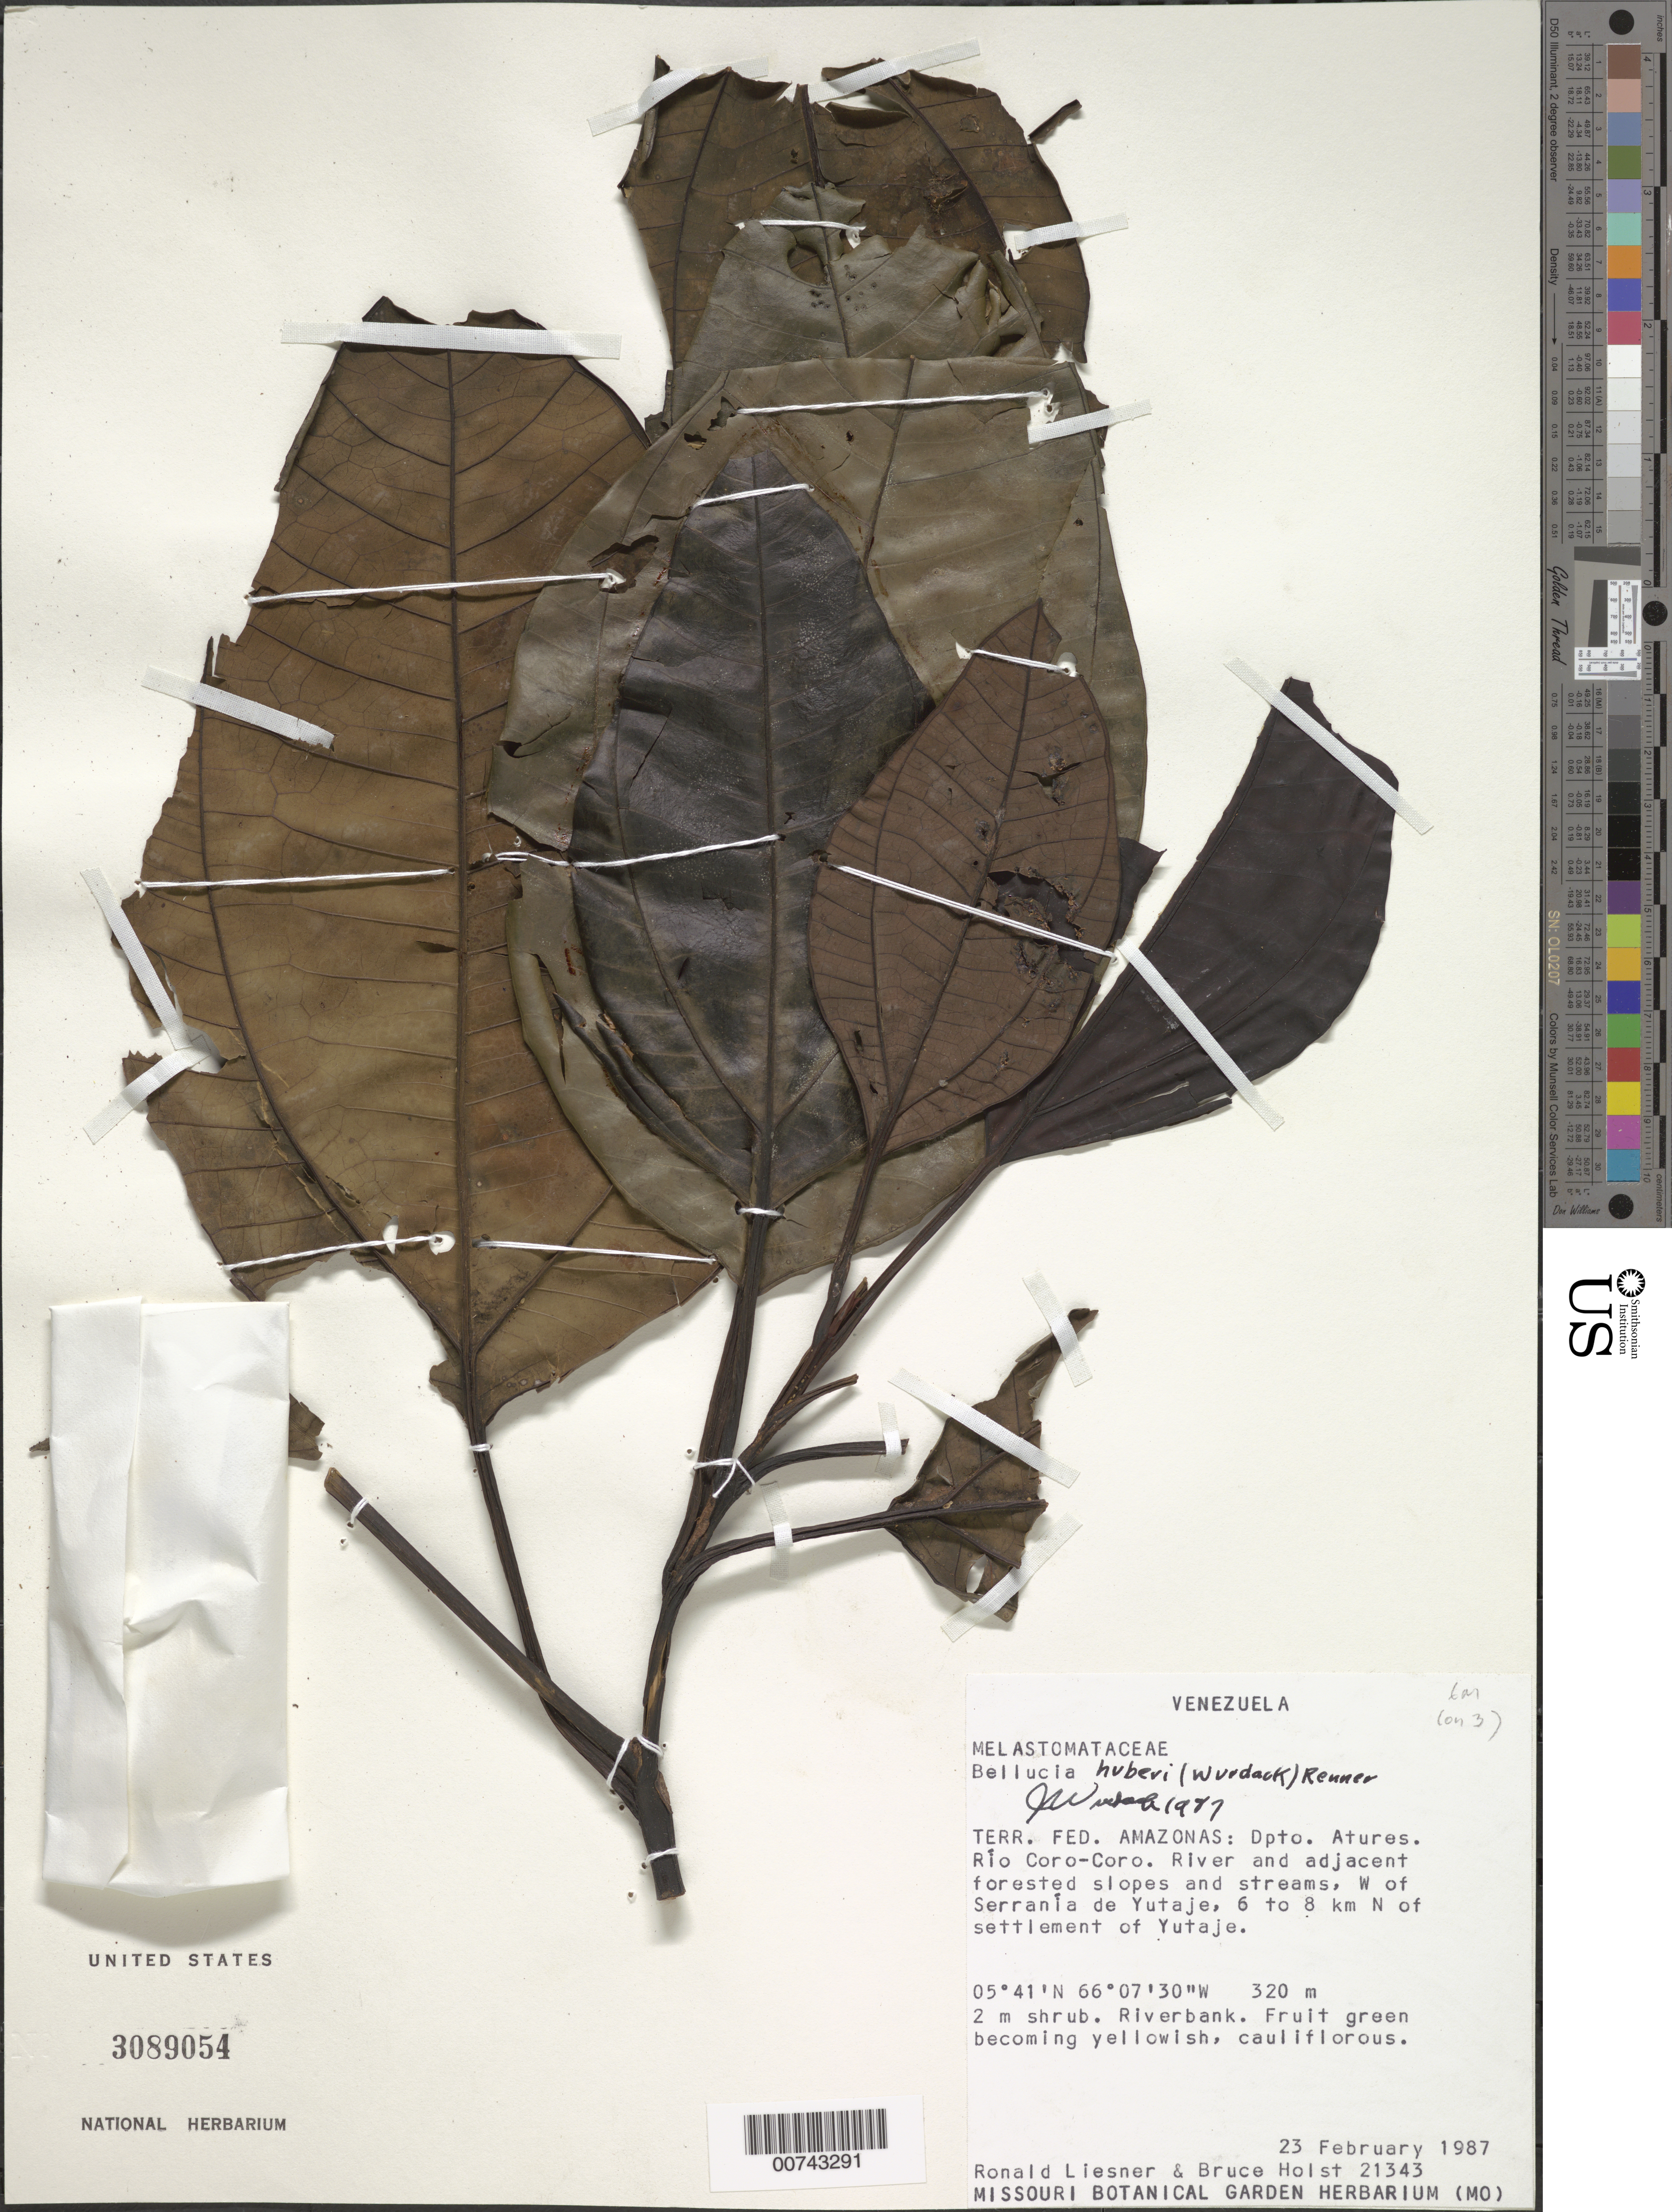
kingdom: Plantae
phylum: Tracheophyta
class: Magnoliopsida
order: Myrtales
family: Melastomataceae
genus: Bellucia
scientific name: Bellucia huberi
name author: (Wurdack) S.S. Renner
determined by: Wurdack, John J., (US), US (UNITED STATES)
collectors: R. L. Liesner & B. Holst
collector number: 21343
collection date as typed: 23-Feb-87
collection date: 1987-02-23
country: Venezuela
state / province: Amazonas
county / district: Atures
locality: Río Coro-Coro, W of Serrania de Yutajé, 6-8 km N of settlement of Yutajé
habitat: River and adjacent forested slopes and streams; riverbank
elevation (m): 320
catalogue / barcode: US 3089054